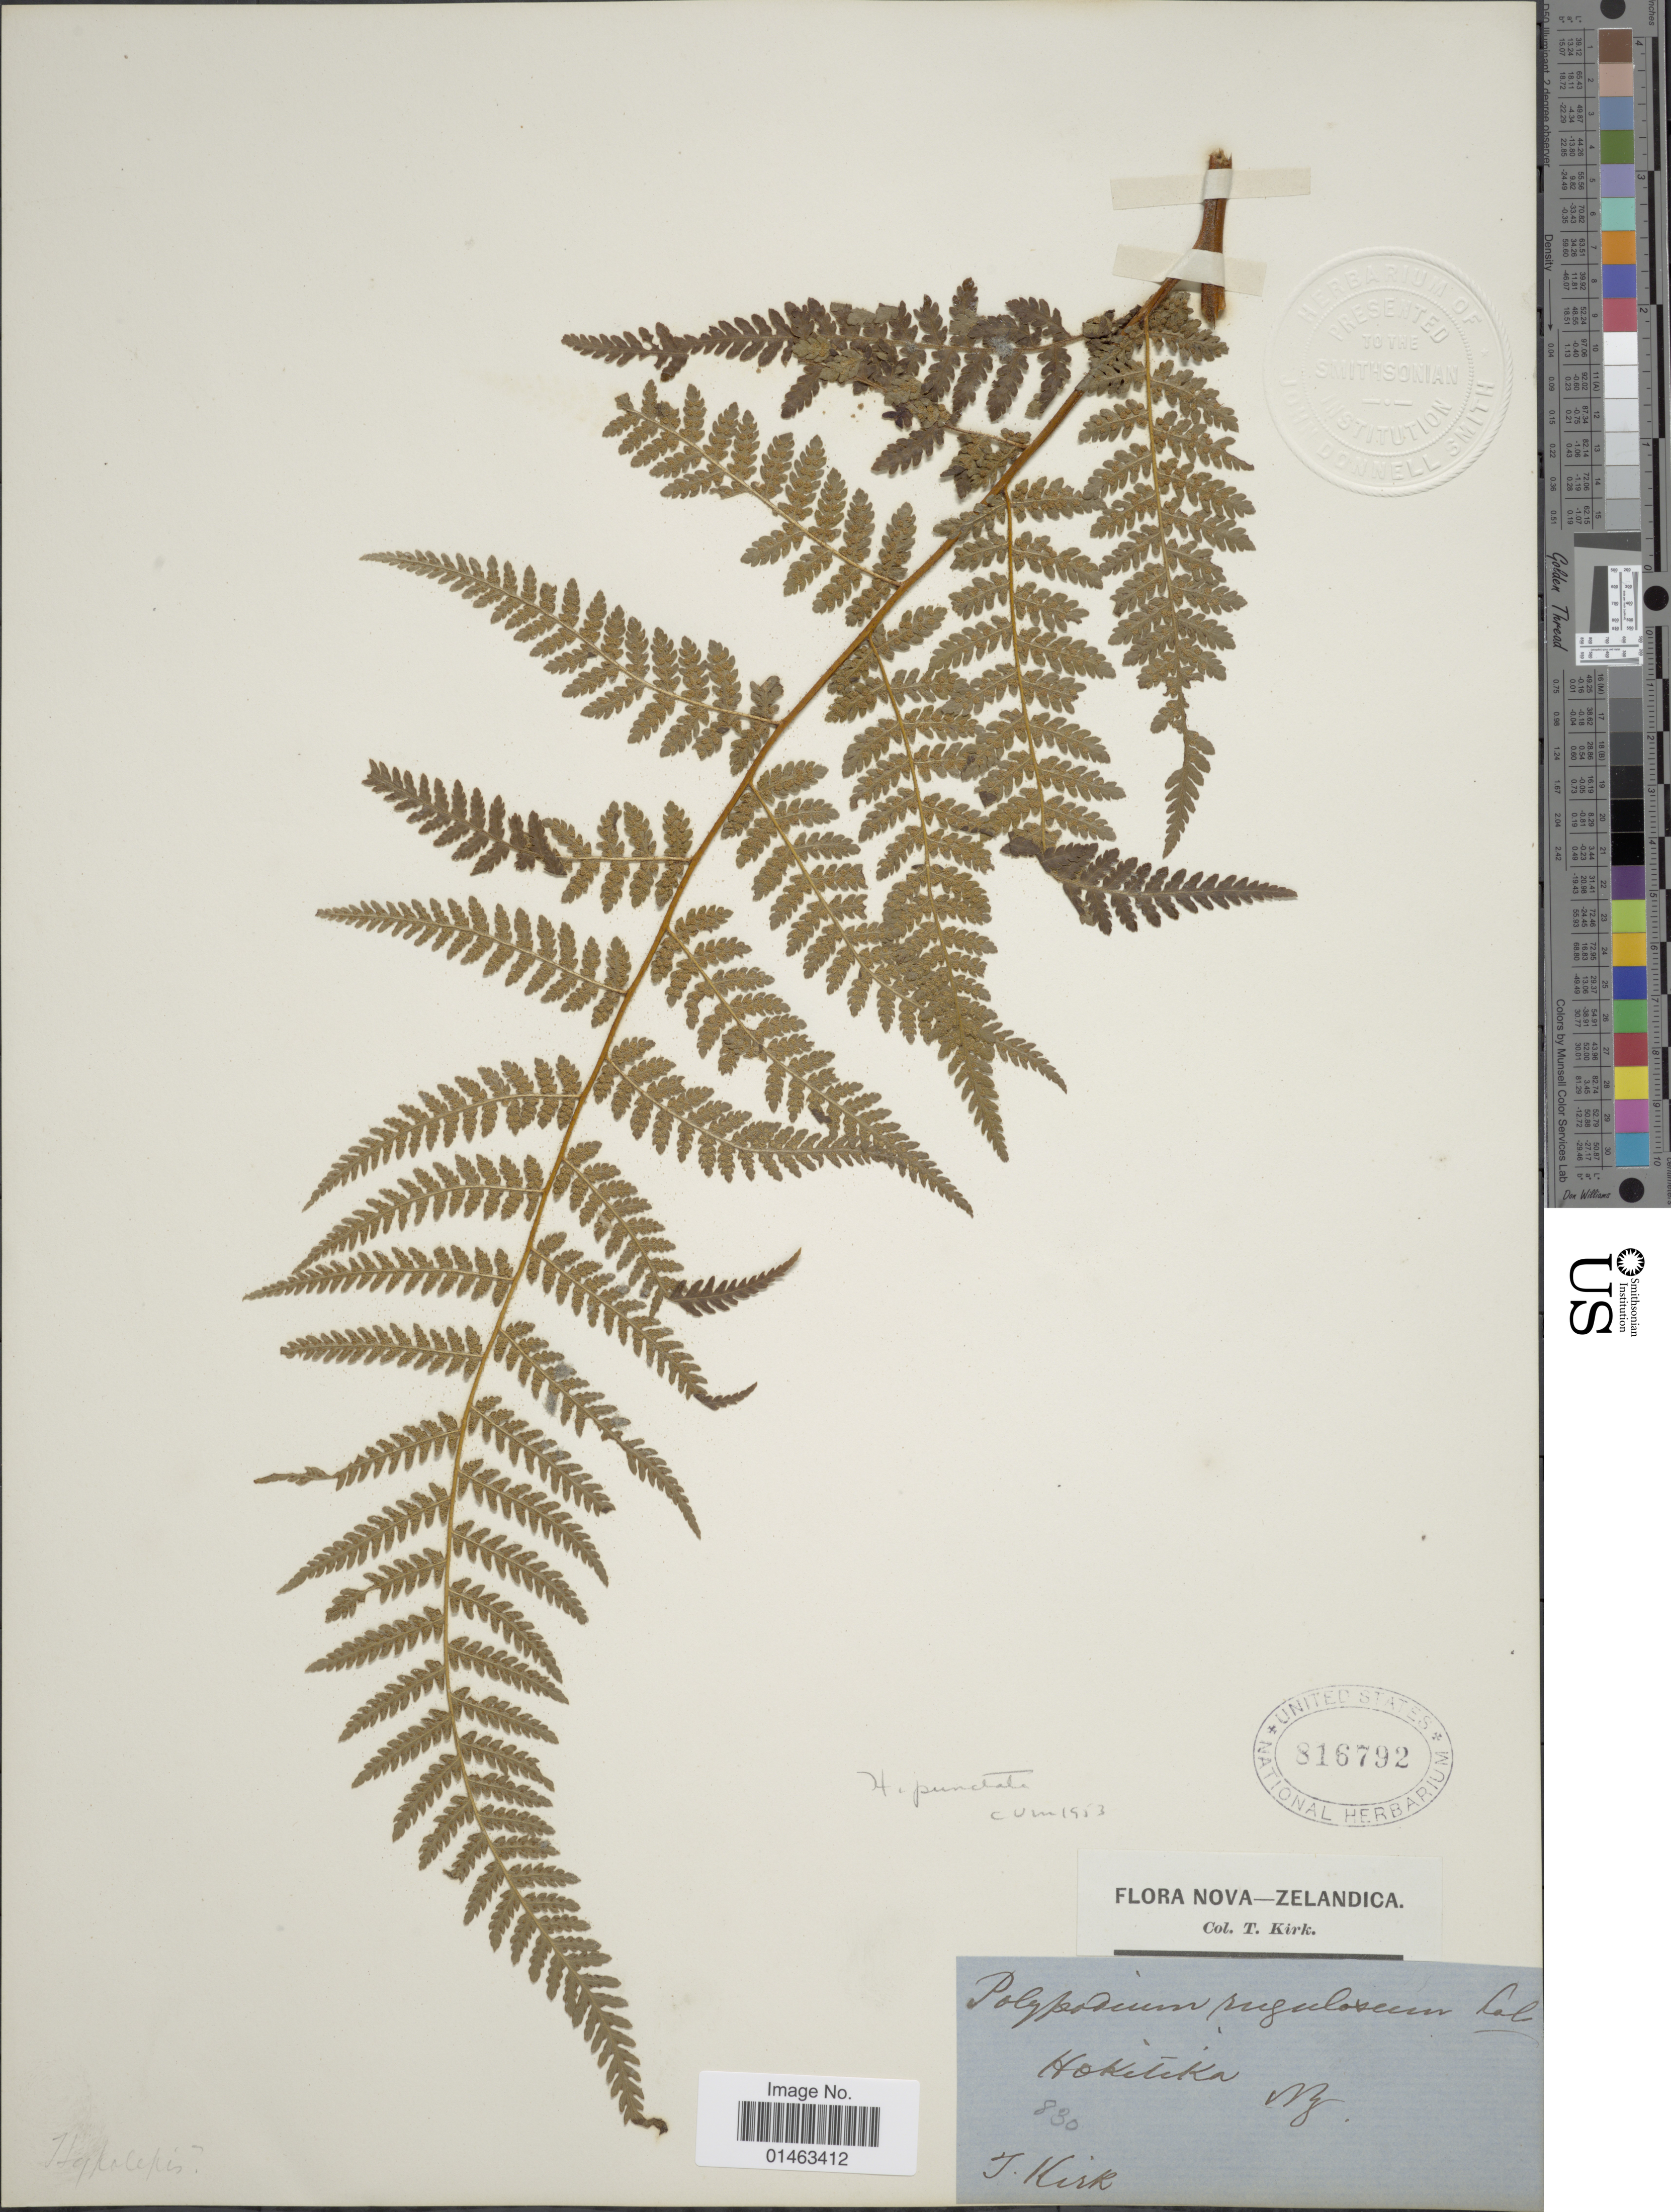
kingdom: Plantae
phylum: Tracheophyta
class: Polypodiopsida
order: Polypodiales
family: Dennstaedtiaceae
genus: Hypolepis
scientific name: Hypolepis ambigua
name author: (A.J. Richards) Brownsey & Chinnock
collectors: T. Kirk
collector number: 830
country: New Zealand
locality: Hokitika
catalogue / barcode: US 816792